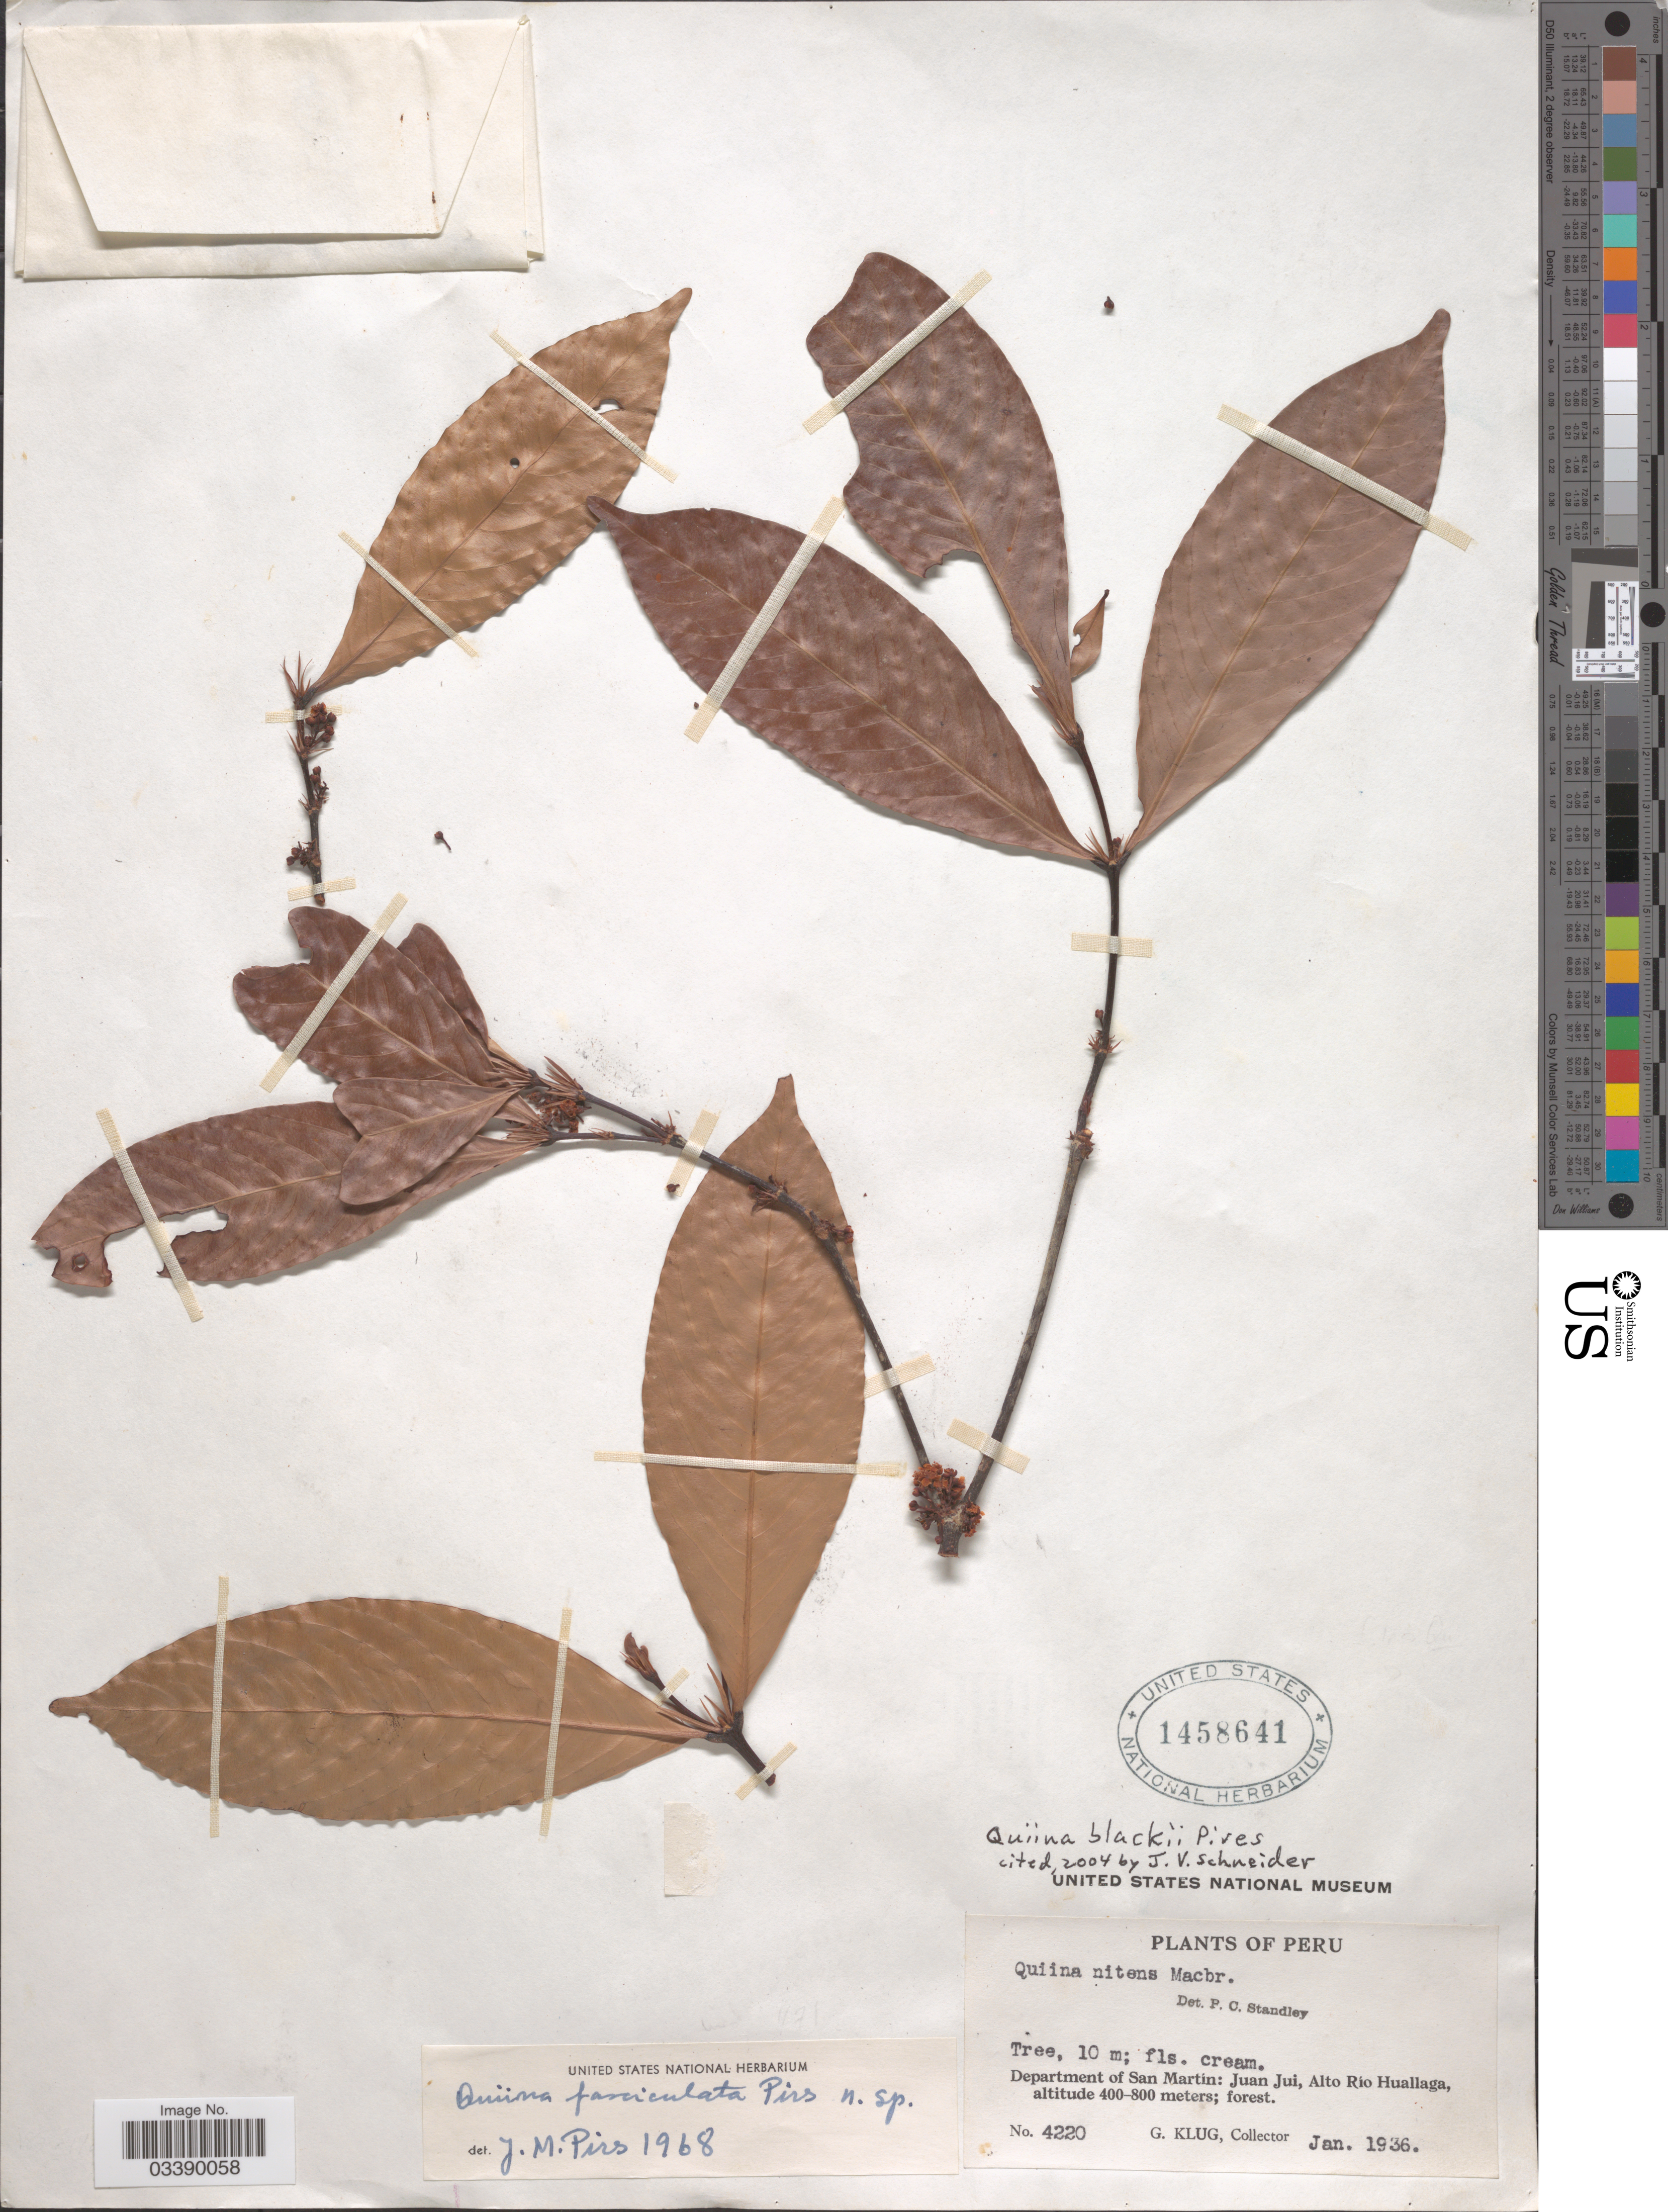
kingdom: Plantae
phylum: Tracheophyta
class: Magnoliopsida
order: Malpighiales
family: Quiinaceae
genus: Quiina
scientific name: Quiina blackii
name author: Pires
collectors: G. Klug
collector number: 4220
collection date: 1936-01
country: Peru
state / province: San Martín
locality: Department of San Martin: Juan Jui, Alto Río Huallaga.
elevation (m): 400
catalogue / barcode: US 1458641